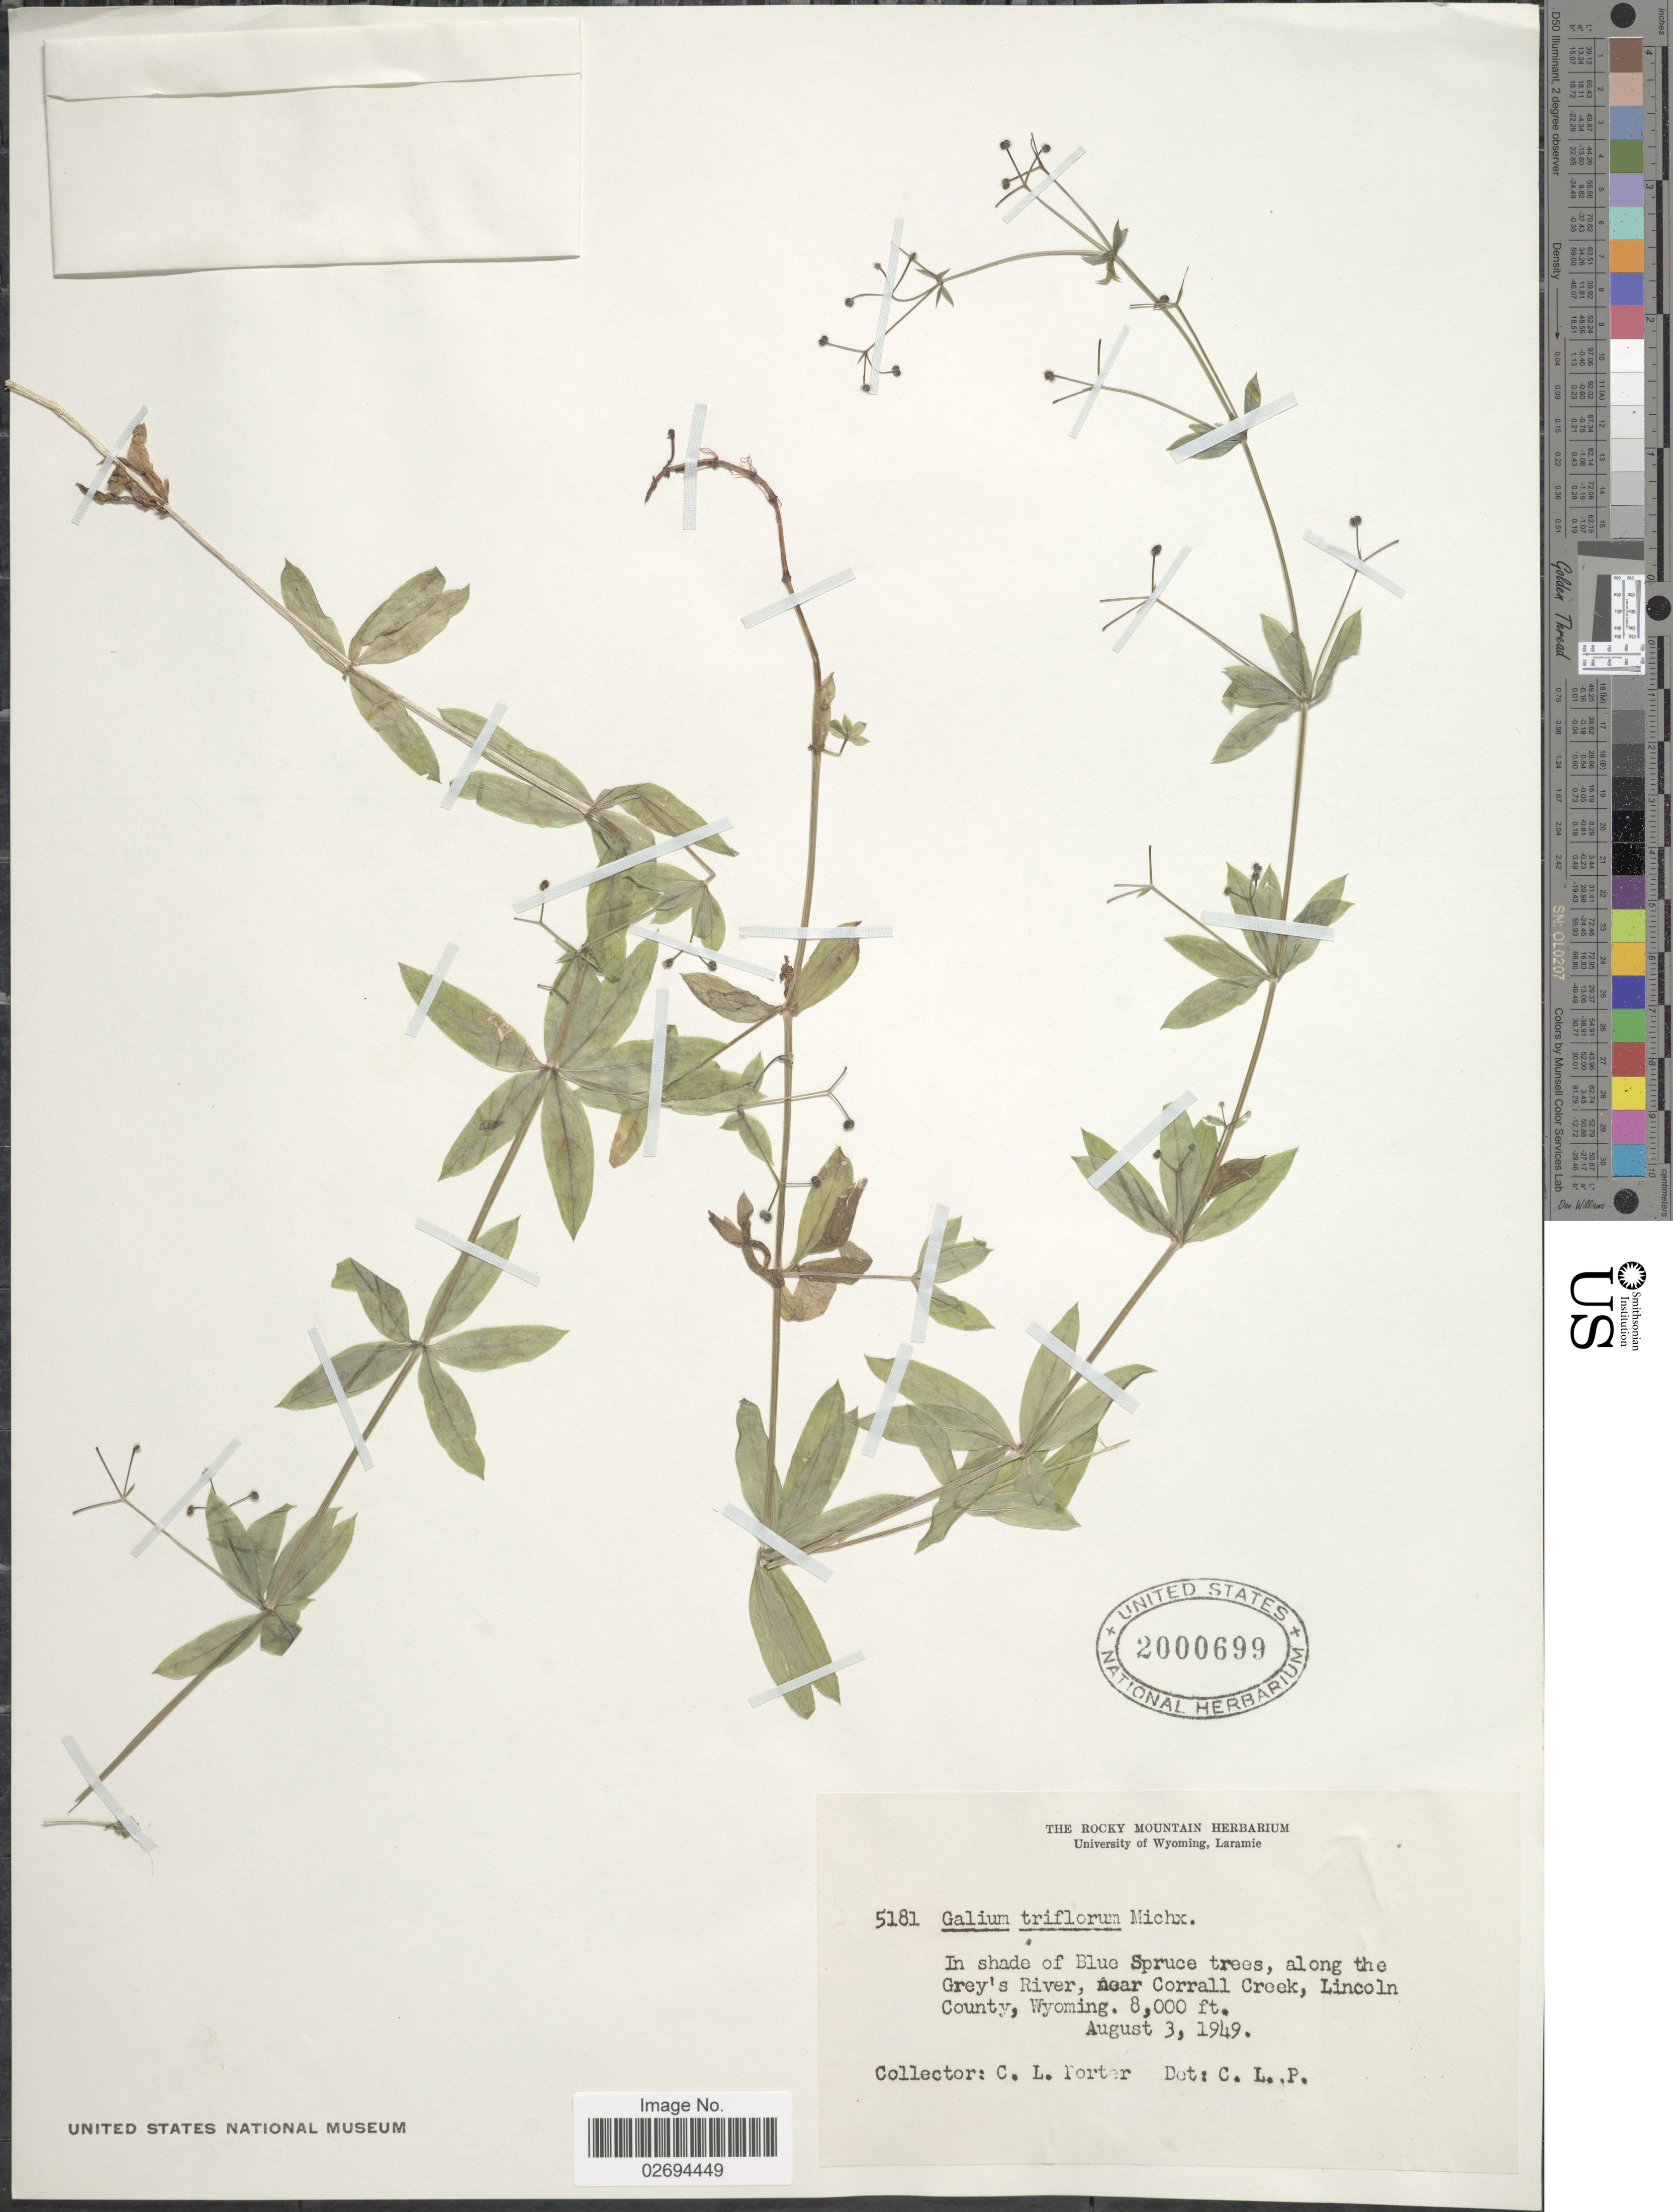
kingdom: Plantae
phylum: Tracheophyta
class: Magnoliopsida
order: Gentianales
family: Rubiaceae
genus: Galium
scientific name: Galium triflorum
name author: Michx.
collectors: C. L. Porter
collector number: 5181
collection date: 1949-08-03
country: United States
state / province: Wyoming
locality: Along the Grey's River, near Corrall Creek, Lincoln County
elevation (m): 2438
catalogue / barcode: US 2000699